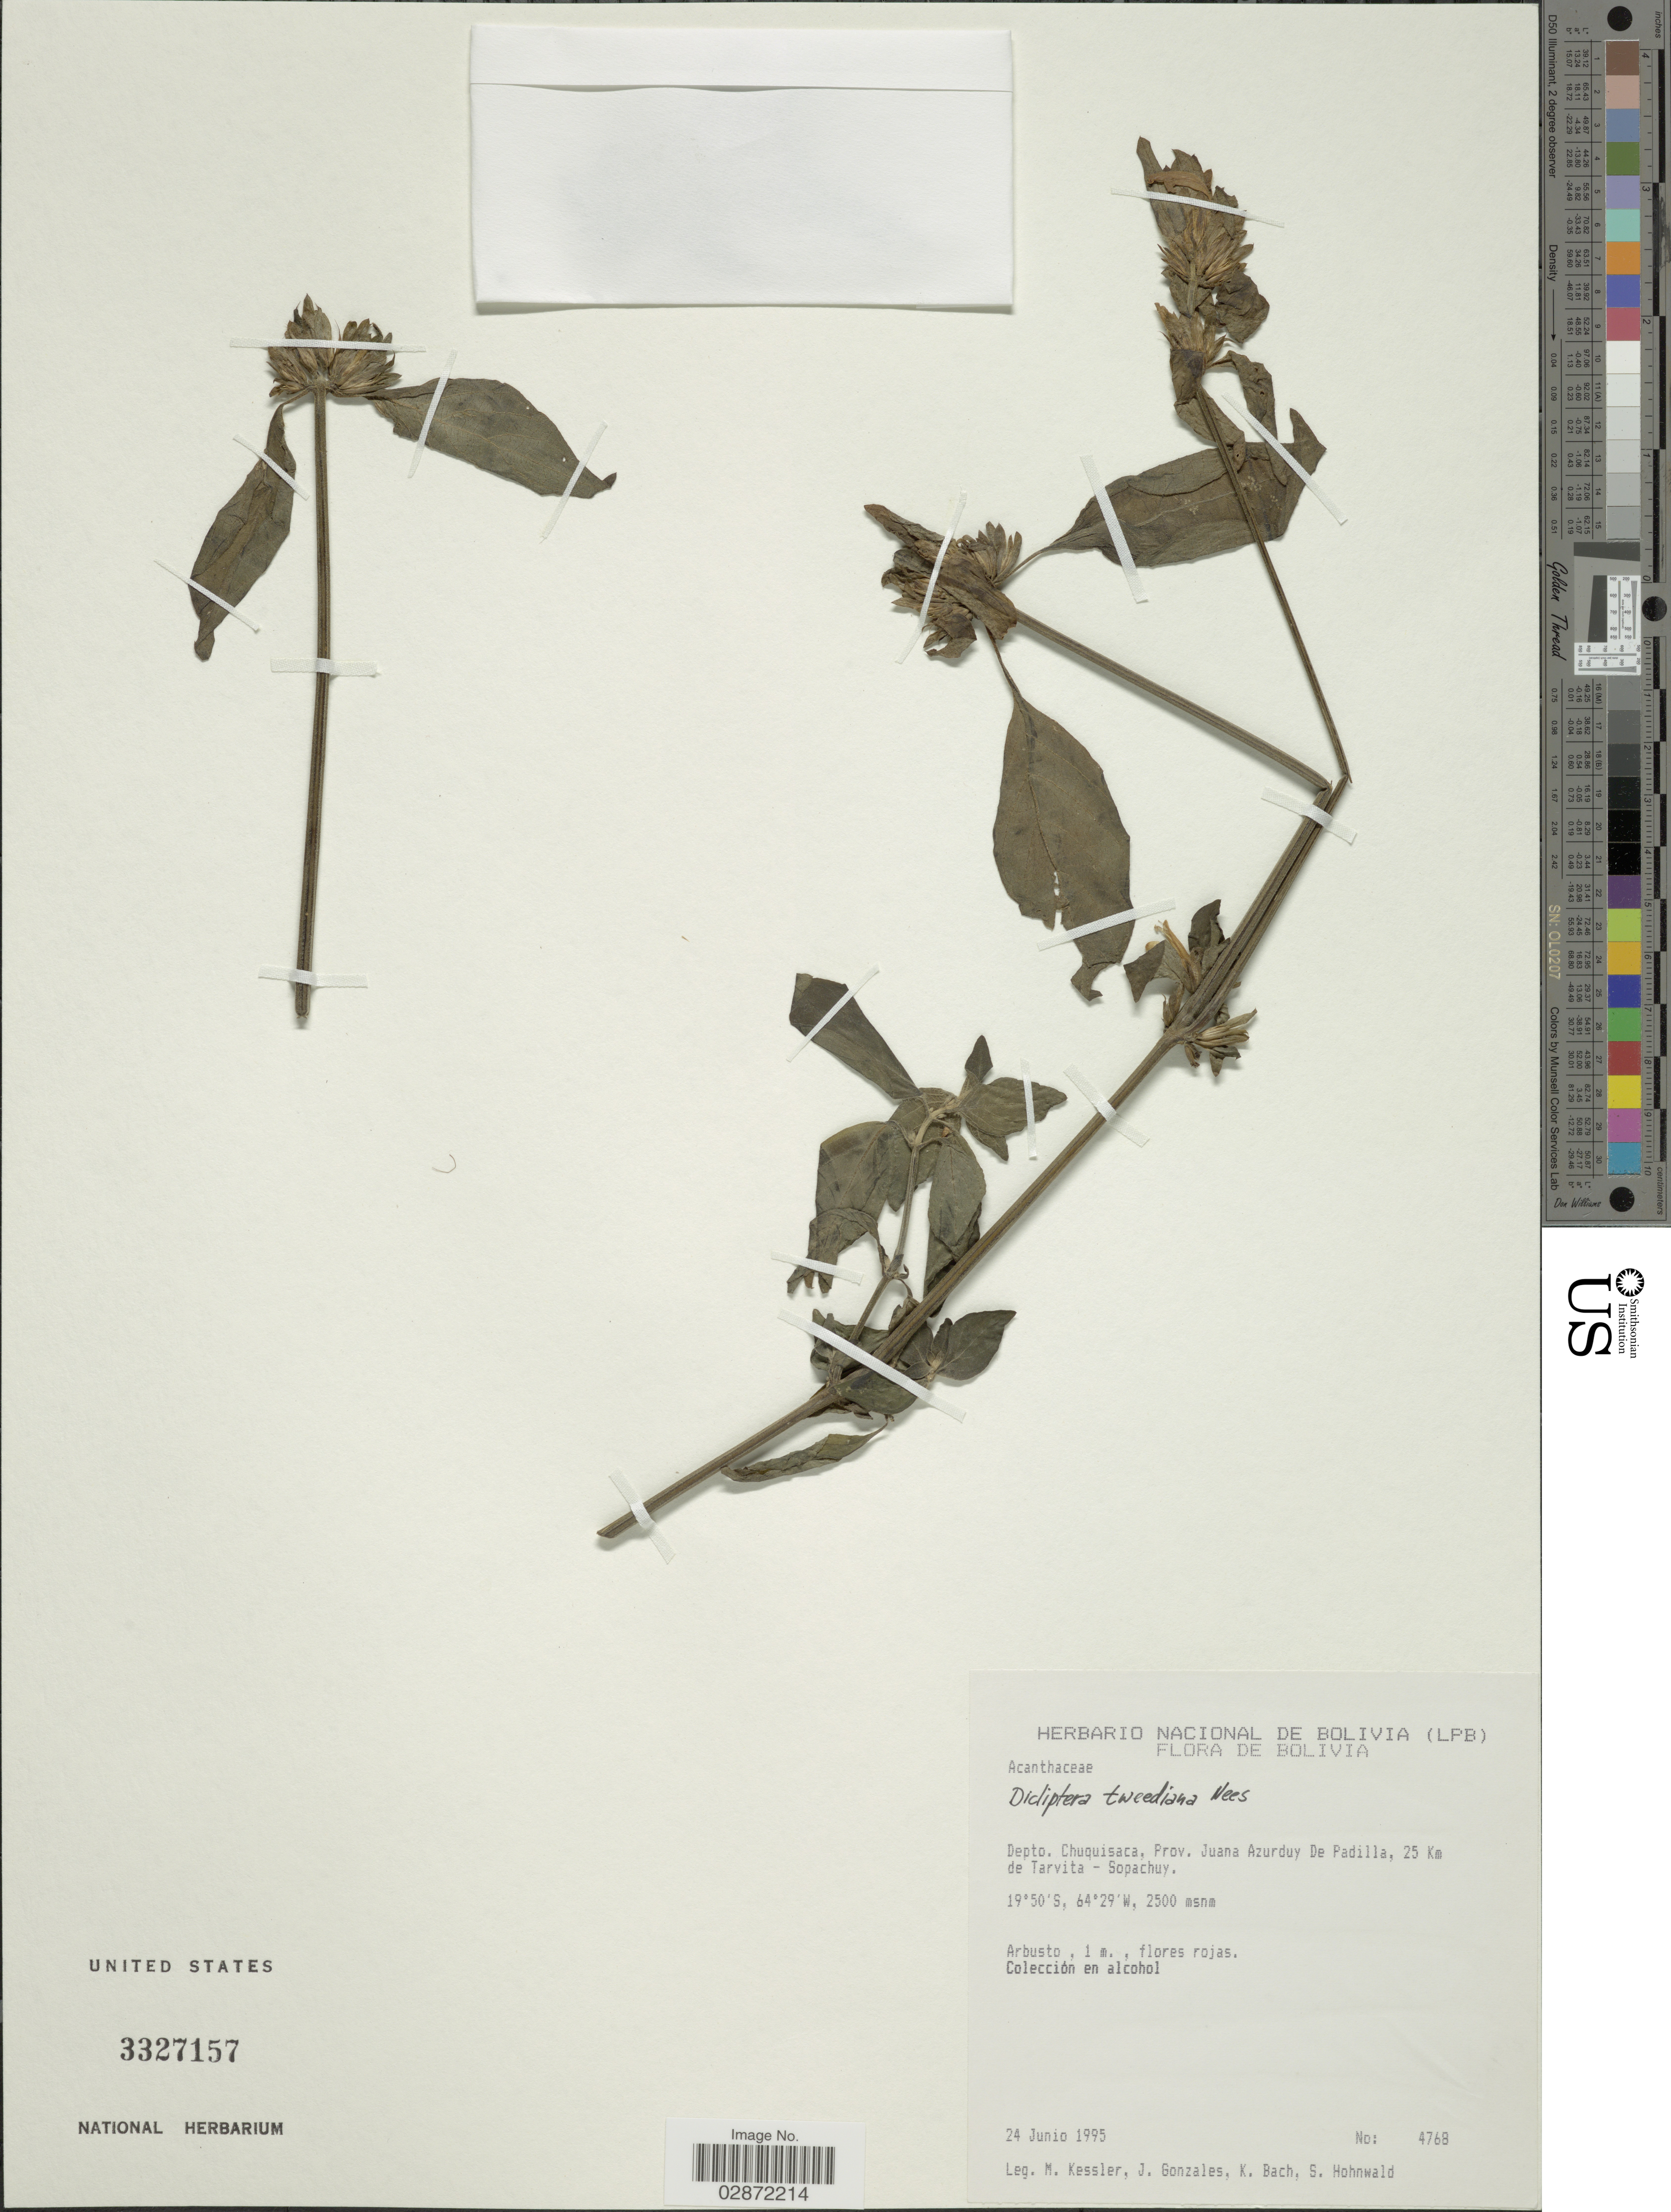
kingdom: Plantae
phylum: Tracheophyta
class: Magnoliopsida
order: Lamiales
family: Acanthaceae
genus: Dicliptera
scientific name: Dicliptera squarrosa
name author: Nees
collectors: M. Kessler, J. Gonzales, K. Bach & S. Hohnwald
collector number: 4768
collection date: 1995-06-24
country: Bolivia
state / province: Chuquisaca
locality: Depto. Chuquisaca, Prov. Juana Azurduy De Padilla, 25 Km al NW de Tarvita - Sopachuy.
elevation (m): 2500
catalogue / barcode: US 3327157